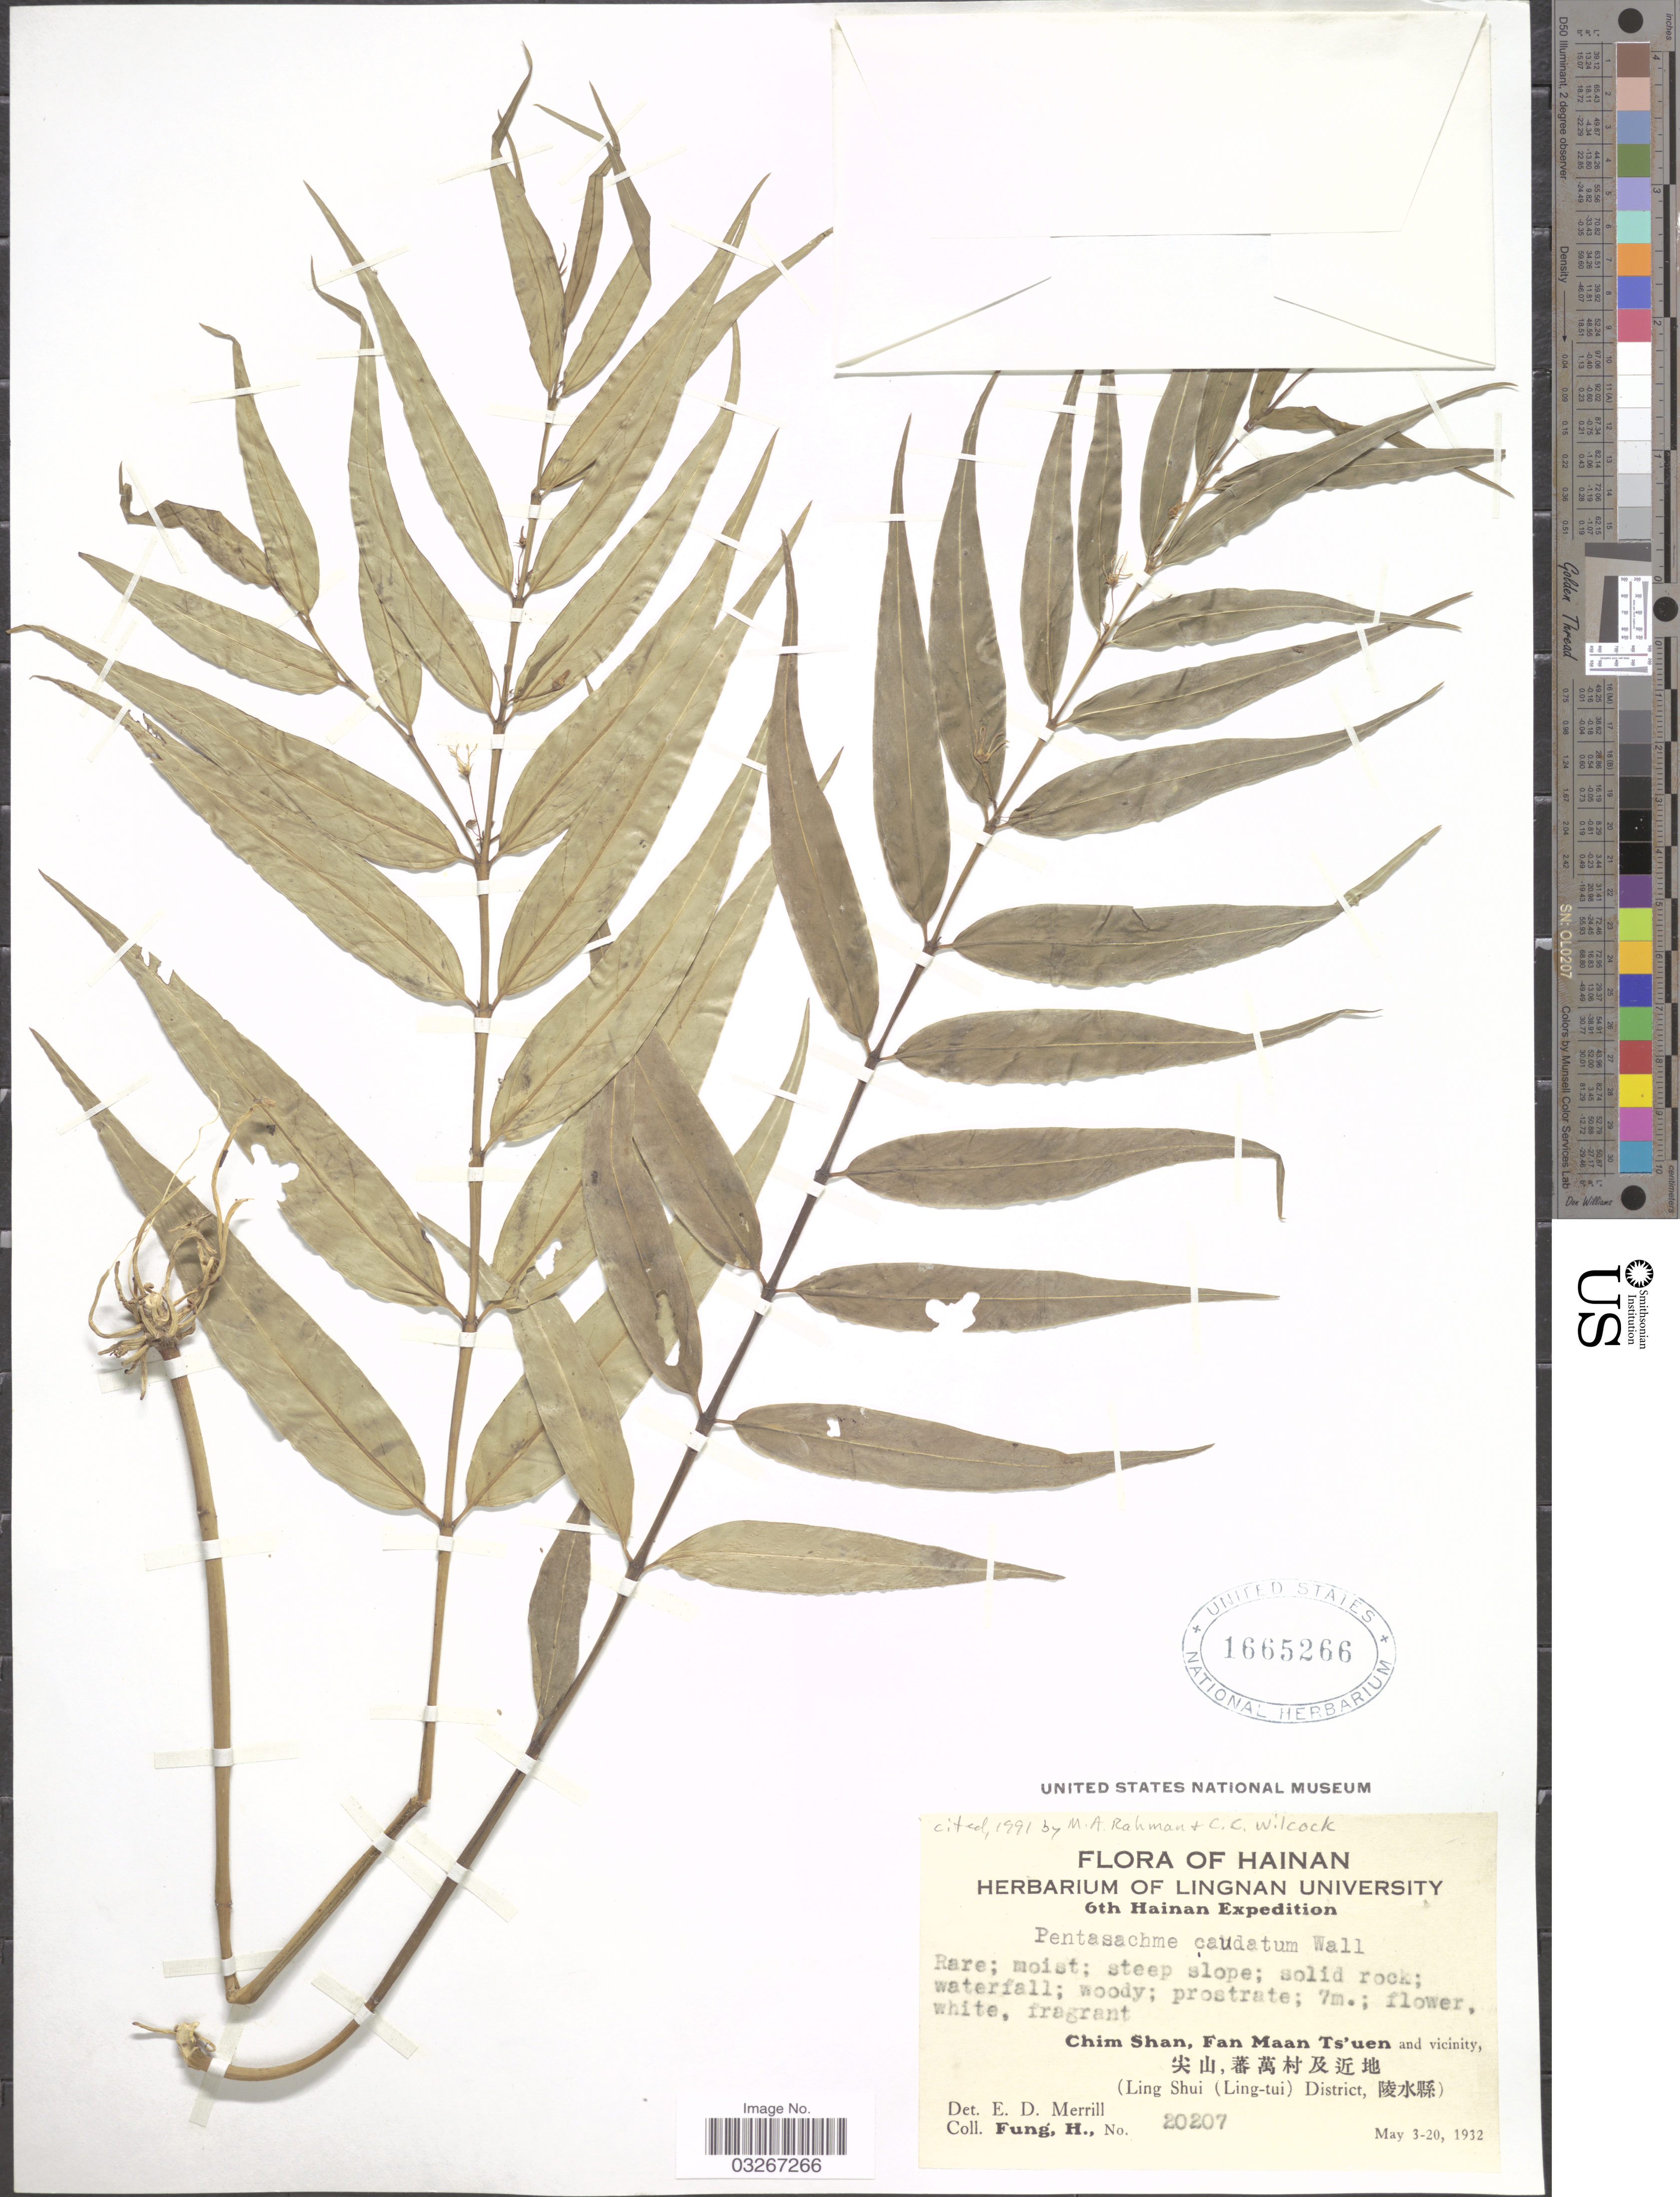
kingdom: Plantae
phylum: Tracheophyta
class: Magnoliopsida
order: Gentianales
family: Apocynaceae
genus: Pentasacme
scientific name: Pentasacme caudatum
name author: Wall. ex Wight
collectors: H. Fung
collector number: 20207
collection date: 1932-05-03/1932-05-20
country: China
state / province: Hainan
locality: Chim Shan, Fan Maan Ts'uen and vicinity, X. (Ling Shui (Ling-tui) District, X).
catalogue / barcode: US 1665266